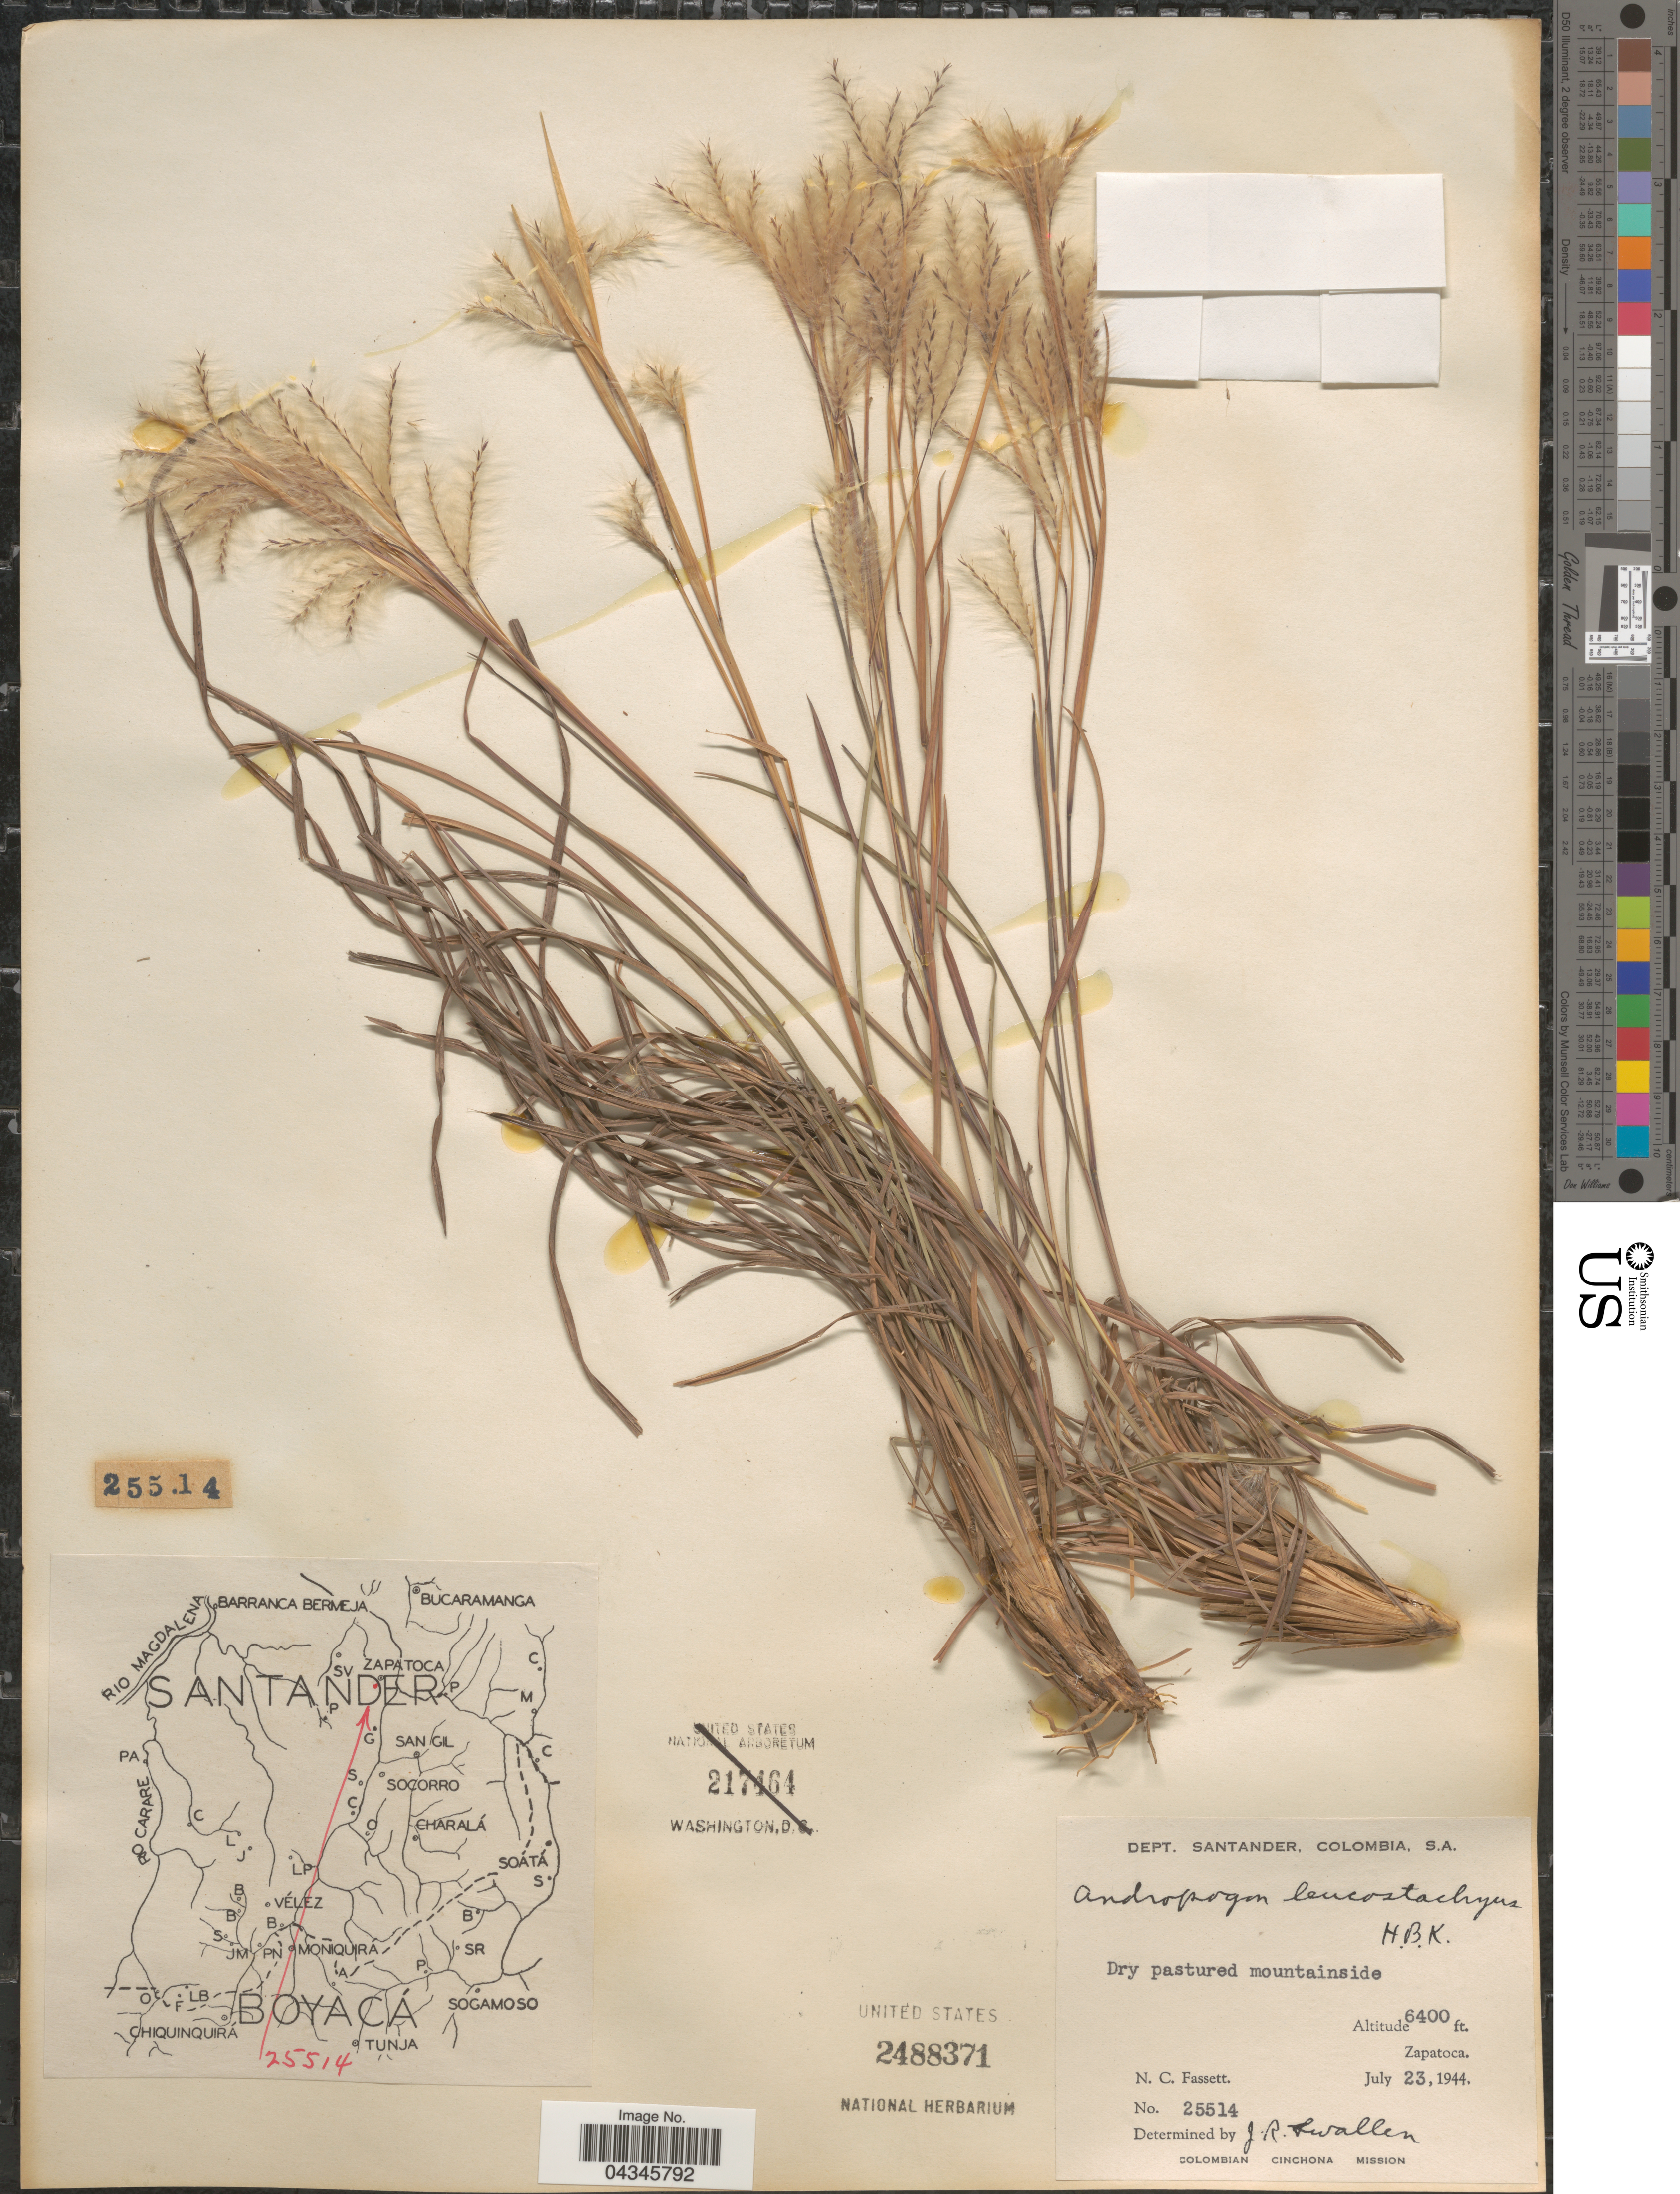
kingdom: Plantae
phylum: Tracheophyta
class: Liliopsida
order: Poales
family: Poaceae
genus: Andropogon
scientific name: Andropogon leucostachyus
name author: Kunth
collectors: N. C. Fassett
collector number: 25514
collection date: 1944-07-23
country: Colombia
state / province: Santander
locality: Dept. Santander, S.A. Dry pastured mountainside. Zapatoca. Colombian Cinchona Mission.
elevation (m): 1951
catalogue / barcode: US 2488371